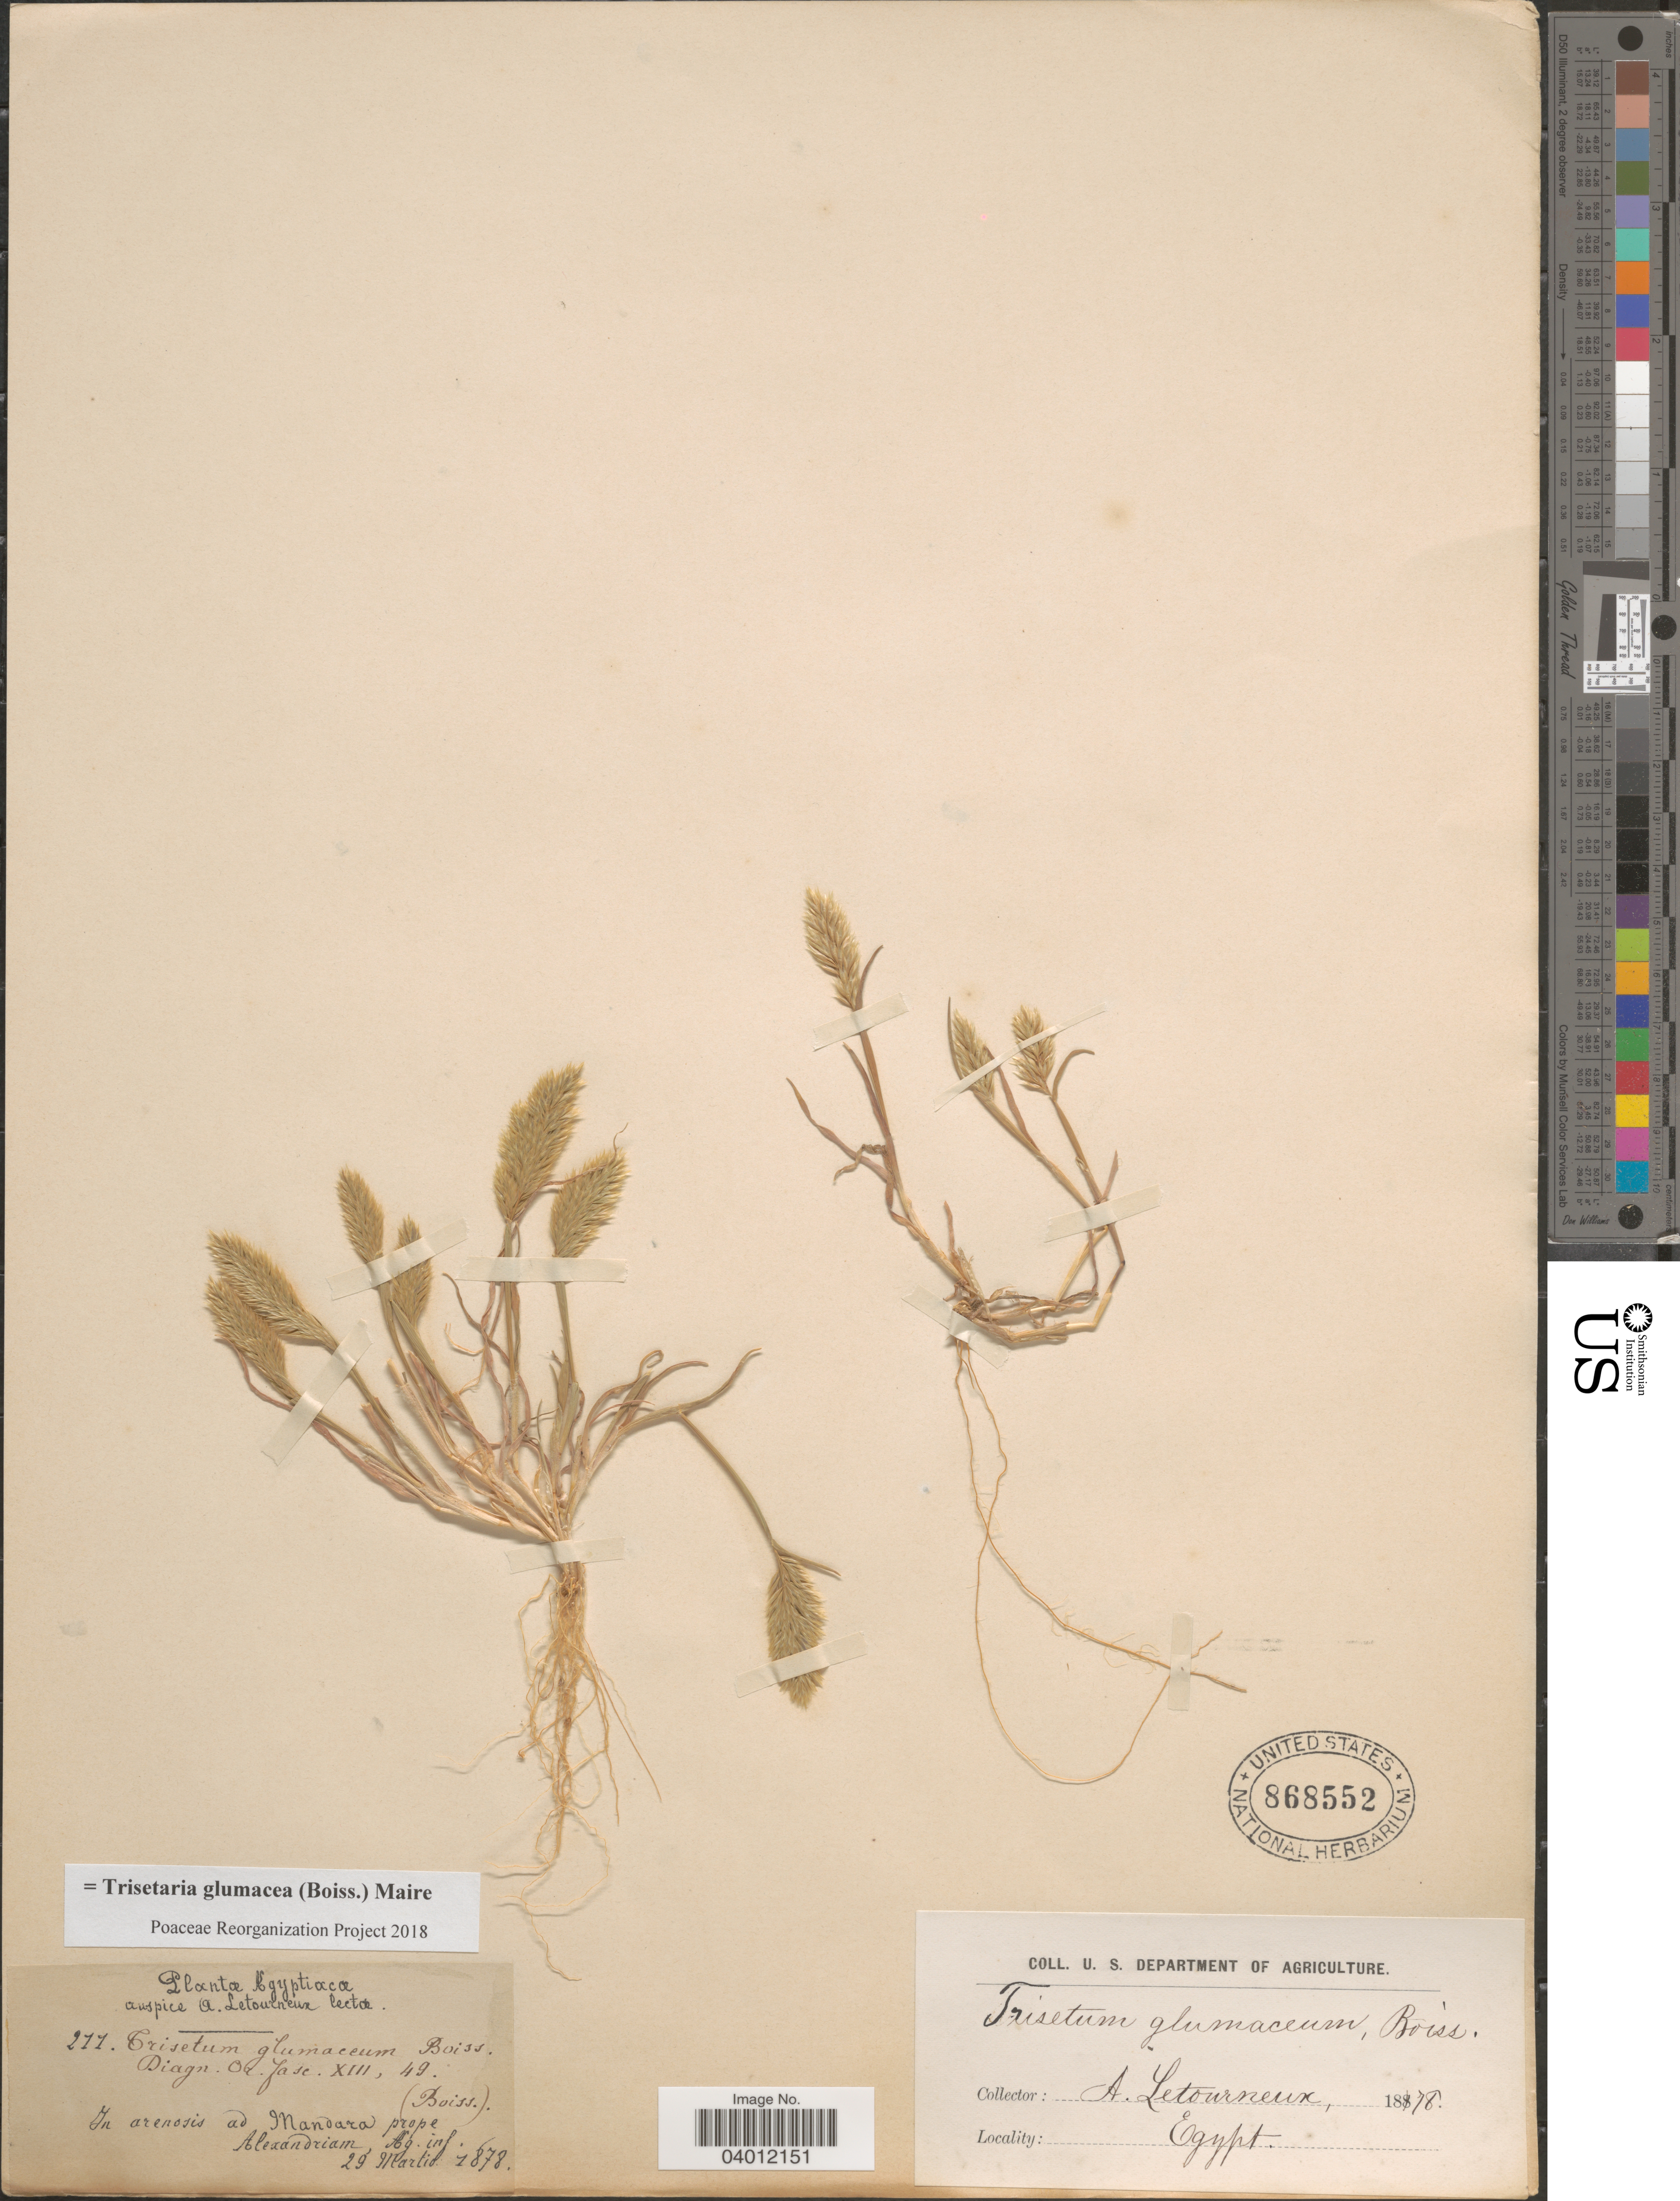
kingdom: Plantae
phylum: Tracheophyta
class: Liliopsida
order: Poales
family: Poaceae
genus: Trisetaria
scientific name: Trisetaria glumacea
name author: (Boiss.) Maire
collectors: A. Letourneux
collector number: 277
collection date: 1878-03-29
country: Egypt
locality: In arenosis ad Mandara prope.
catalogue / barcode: US 868552